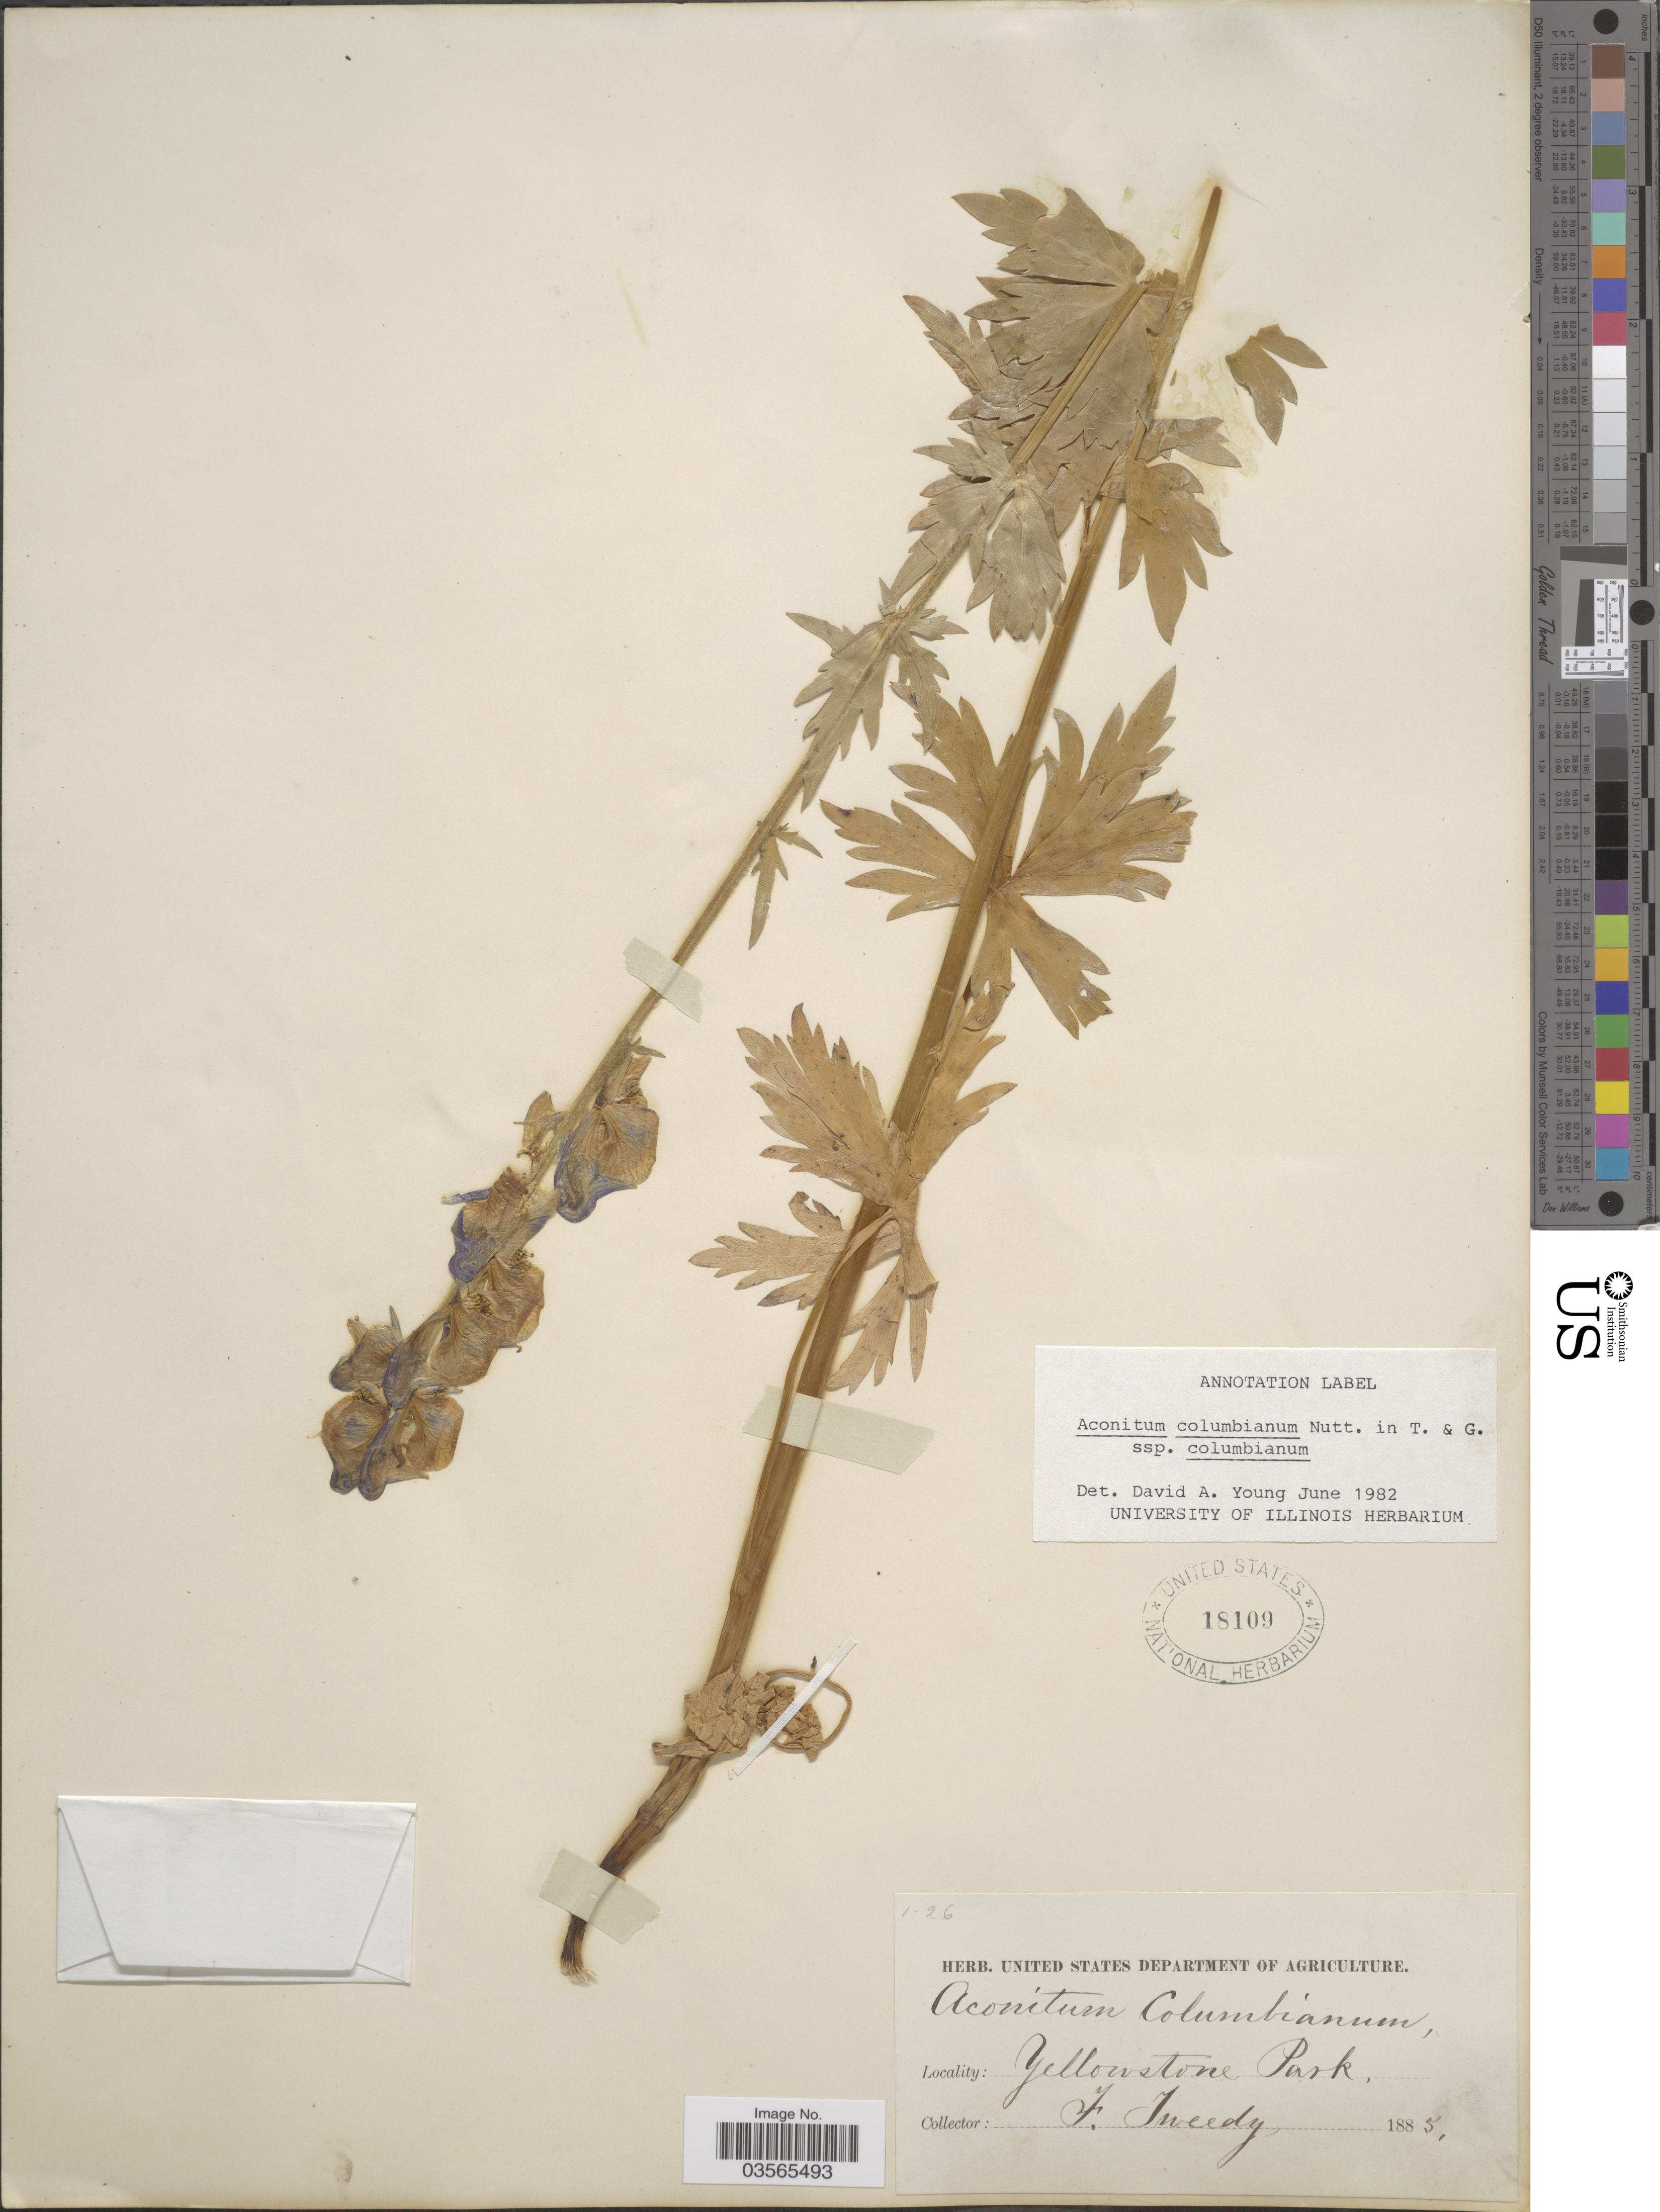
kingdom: Plantae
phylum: Tracheophyta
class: Magnoliopsida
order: Ranunculales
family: Ranunculaceae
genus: Aconitum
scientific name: Aconitum columbianum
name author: Nutt.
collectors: F. Tweedy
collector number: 1-26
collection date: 1885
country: United States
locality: Yellowstone Park.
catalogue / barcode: US 18109